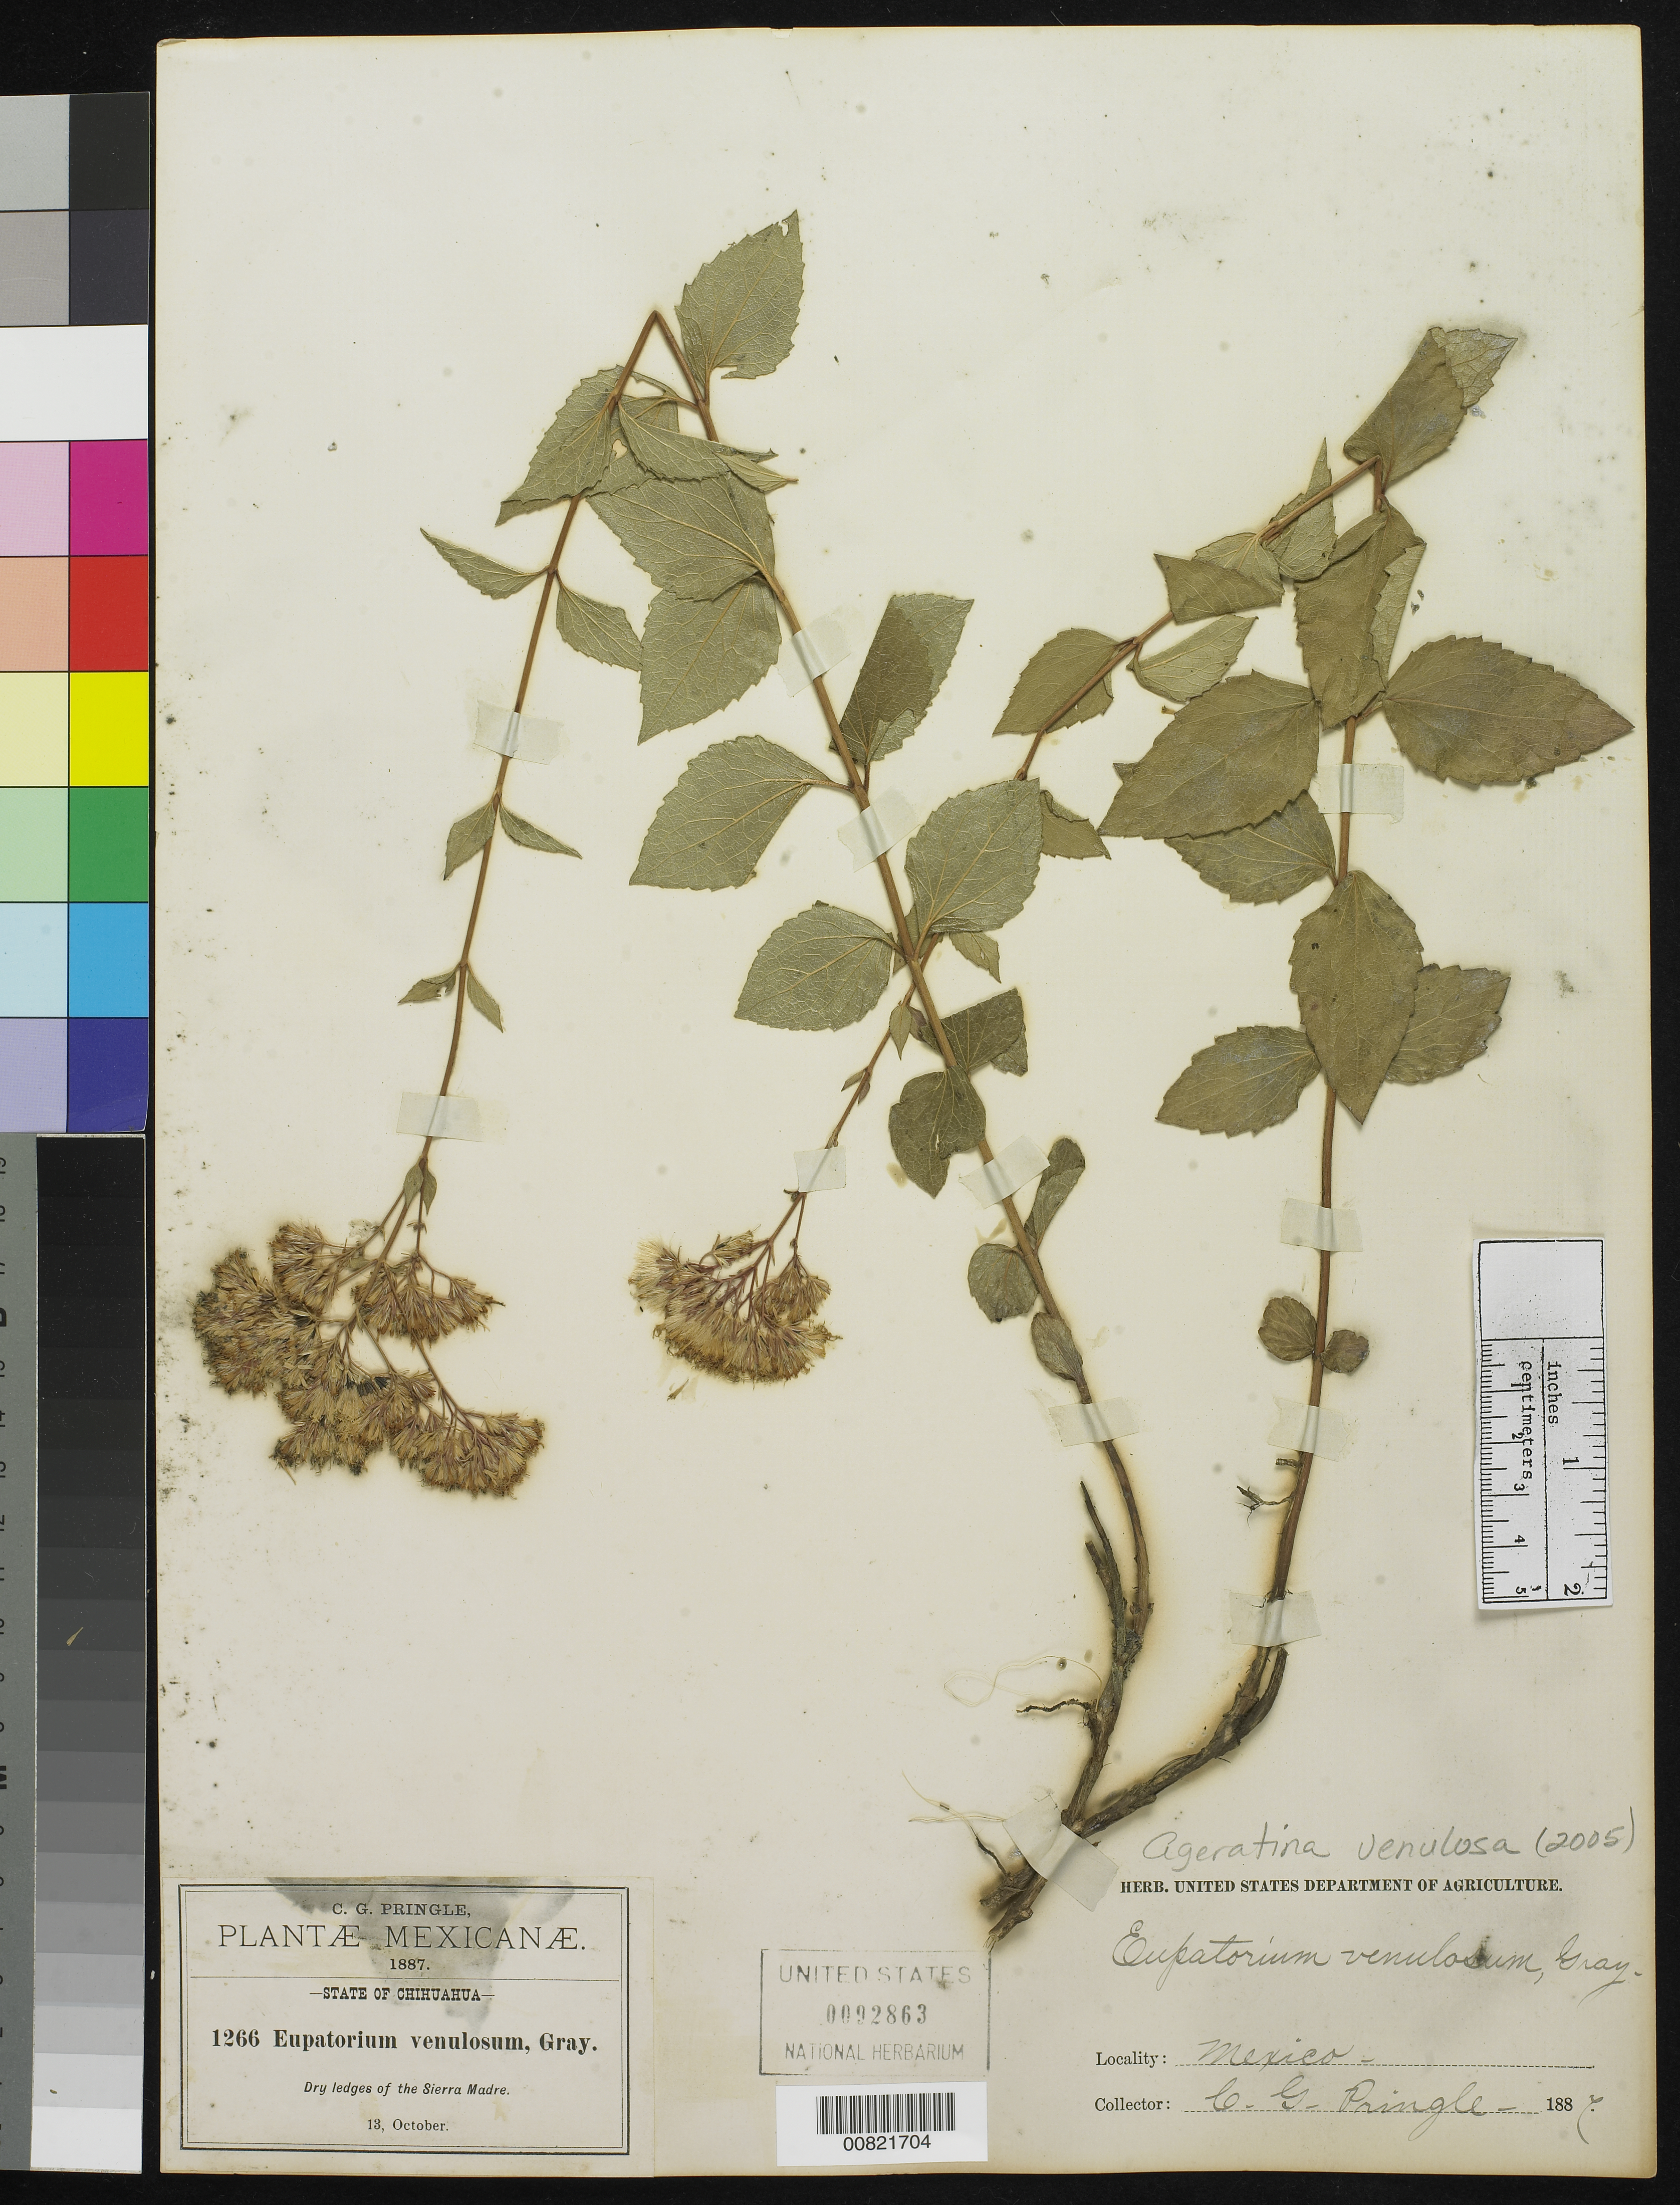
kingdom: Plantae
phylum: Tracheophyta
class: Magnoliopsida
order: Asterales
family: Asteraceae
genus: Ageratina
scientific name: Ageratina venulosa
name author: (A. Gray) R.M. King & H. Rob.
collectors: C. G. Pringle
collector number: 1266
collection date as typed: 13 Oct 1887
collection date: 1887-10-13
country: Mexico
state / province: Chihuahua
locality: Sierra Madre, Chihuahua.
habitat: Dry ledges.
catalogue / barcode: US 92863